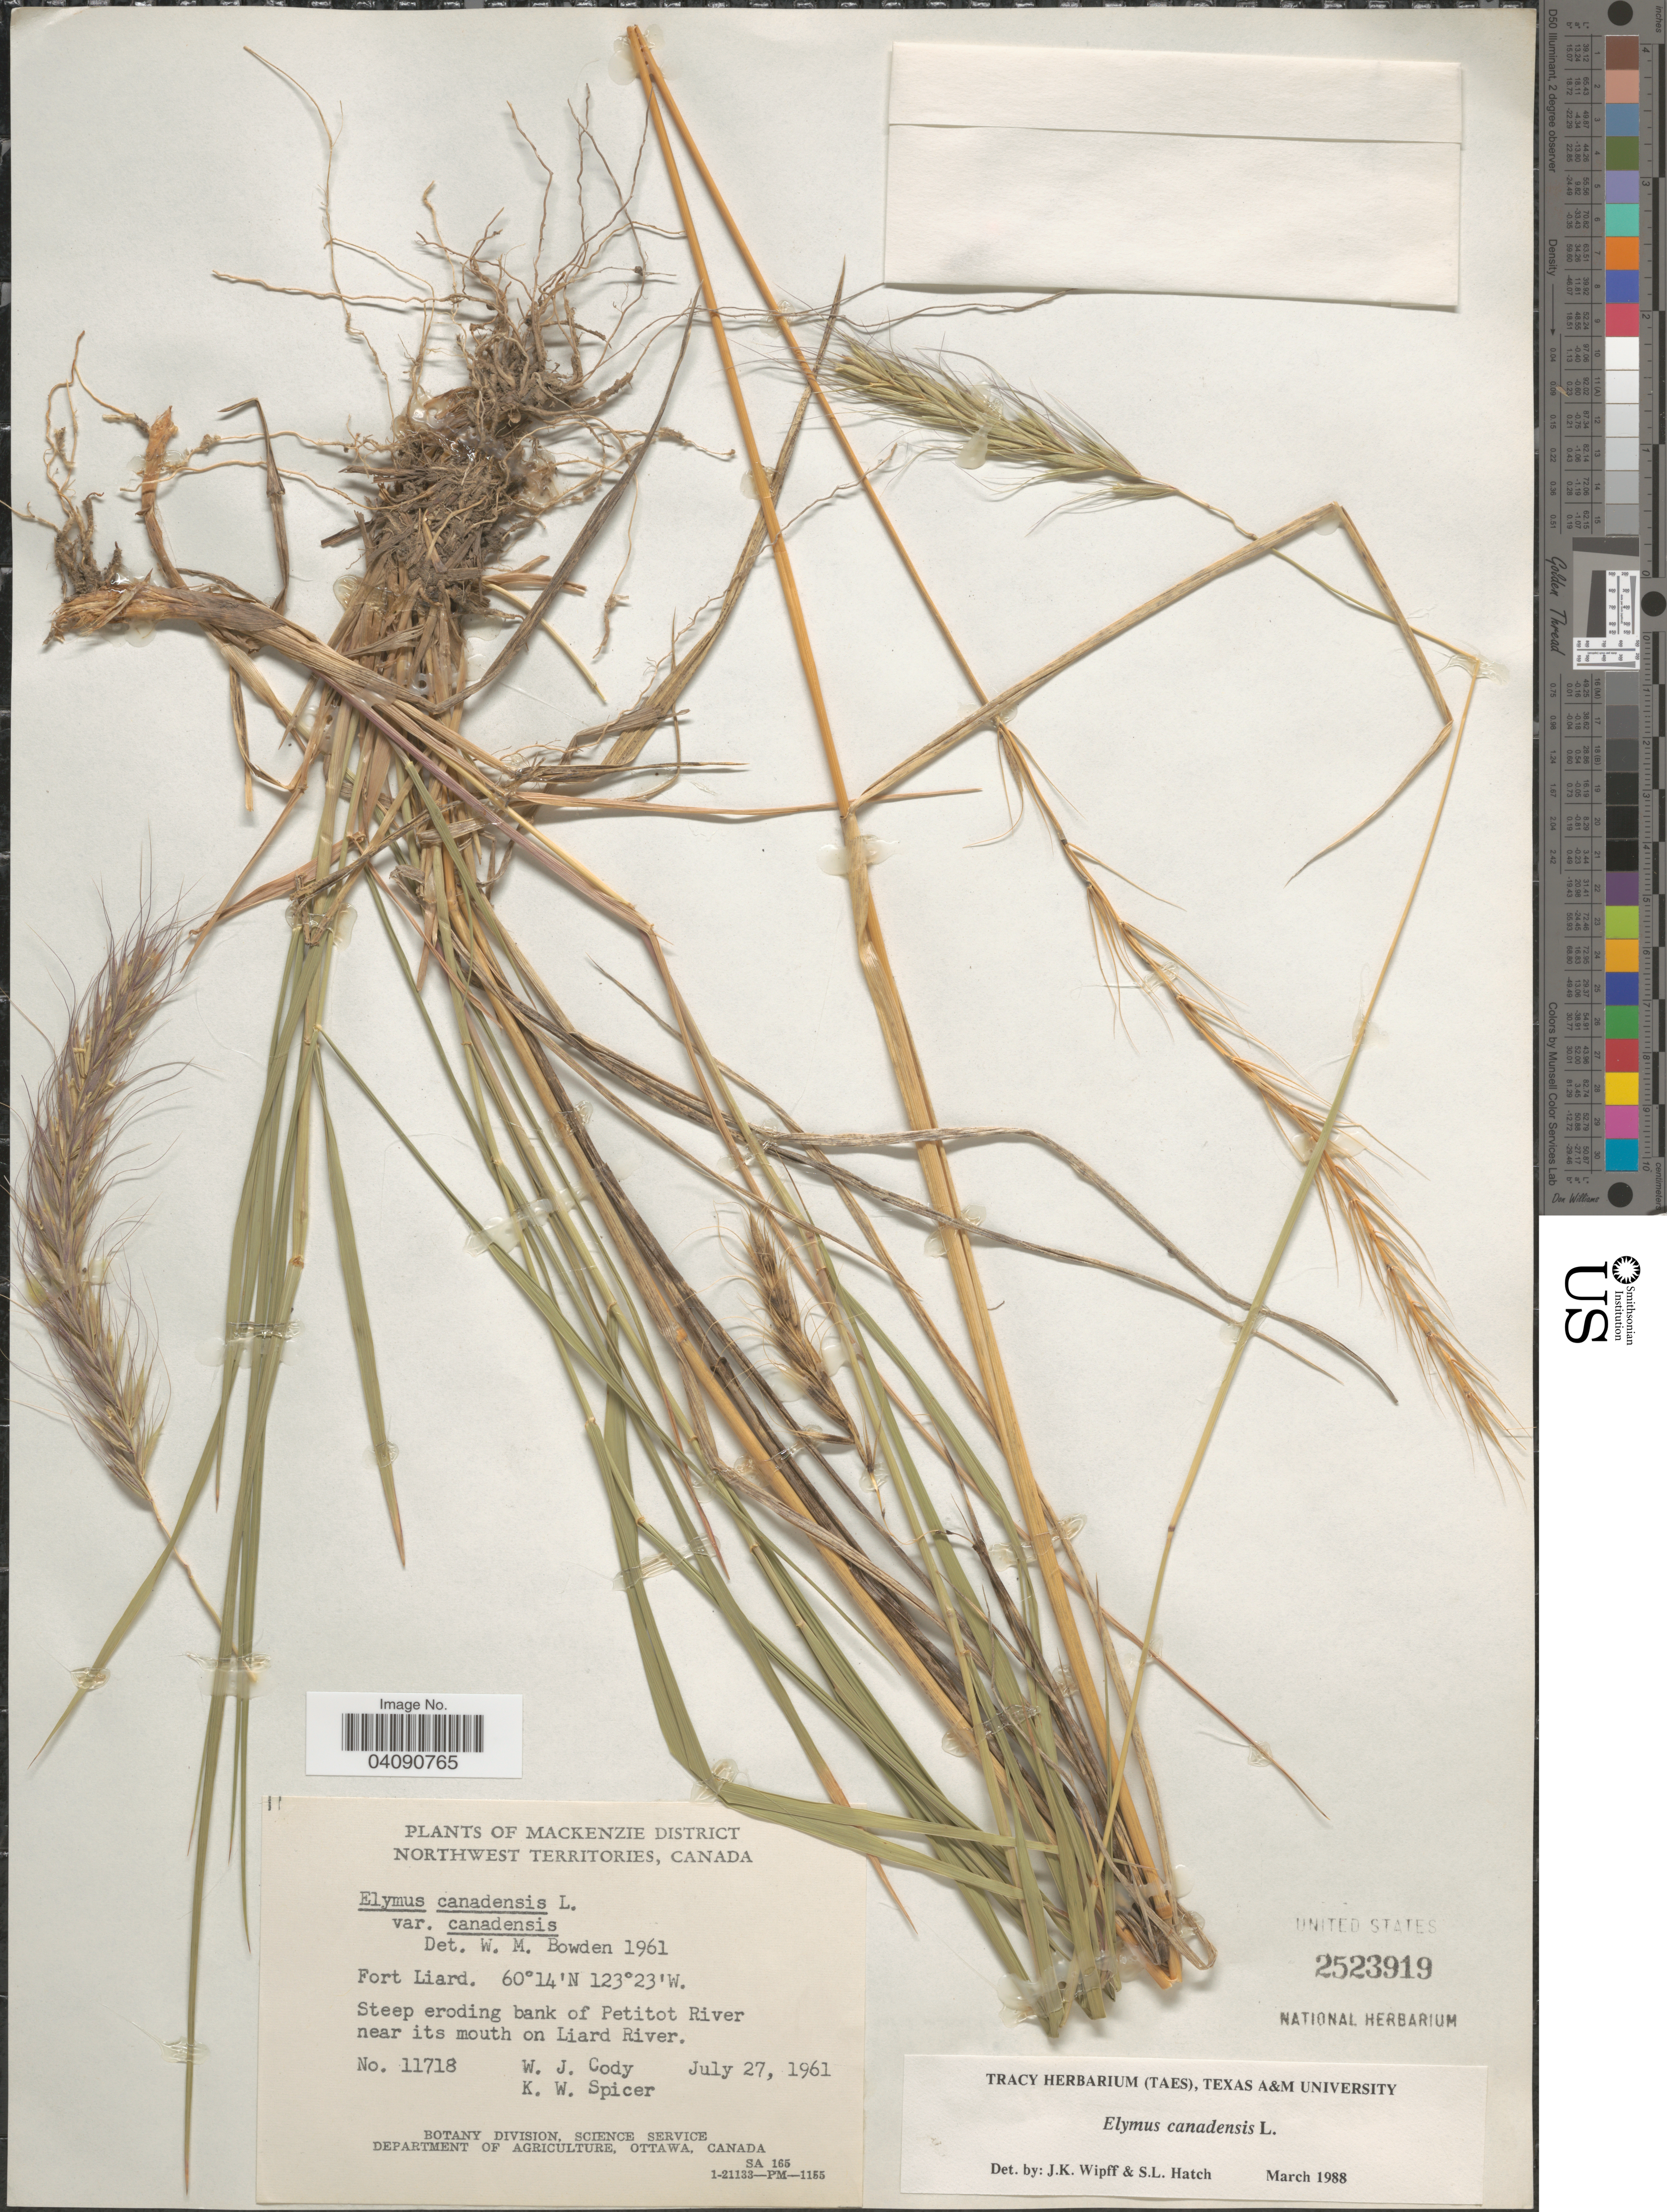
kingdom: Plantae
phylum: Tracheophyta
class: Liliopsida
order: Poales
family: Poaceae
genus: Elymus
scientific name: Elymus canadensis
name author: L.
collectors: W. Cody & K. Spicer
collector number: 11718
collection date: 1961-07-27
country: Canada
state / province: Northwest Territories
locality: Mackenzie District. Fort Liard. Steep eroding bank of Petitot River near its mouth on Liard River.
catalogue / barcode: US 2523919